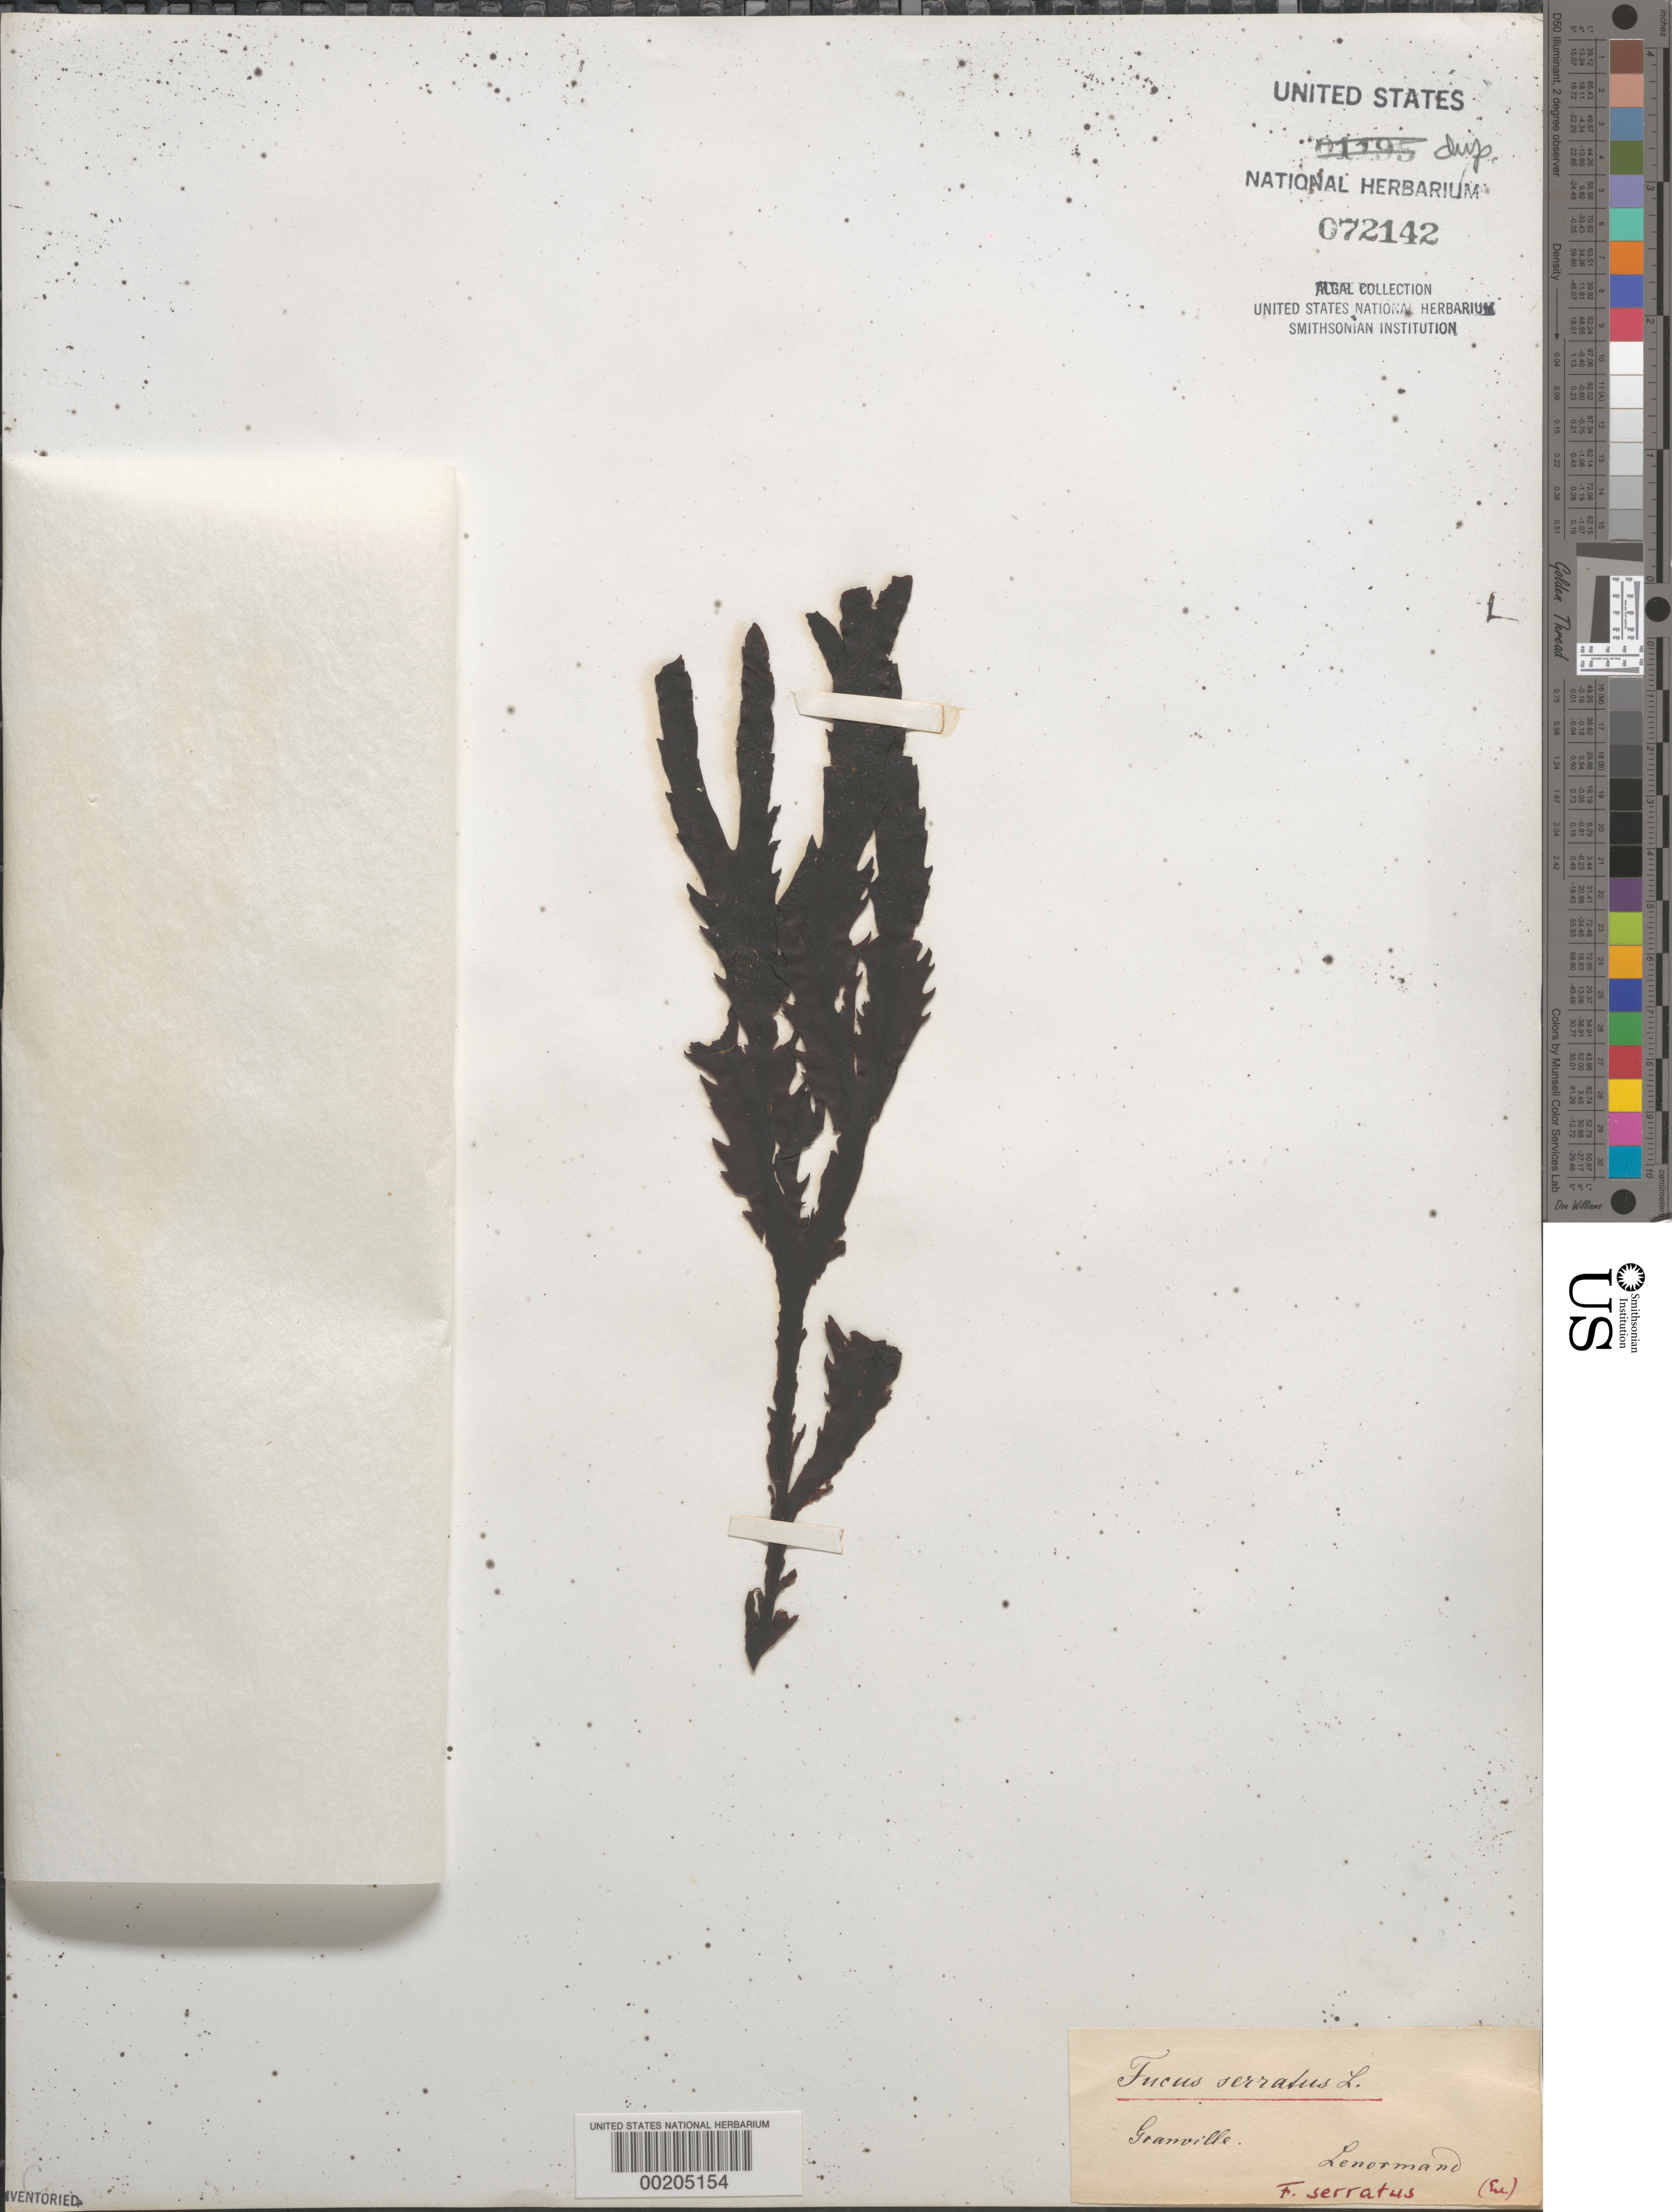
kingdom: Chromista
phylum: Ochrophyta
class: Phaeophyceae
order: Fucales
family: Fucaceae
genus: Fucus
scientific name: Fucus serratus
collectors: S. Lenormand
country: France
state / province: Normandie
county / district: Manche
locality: Granville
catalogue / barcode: US 72142